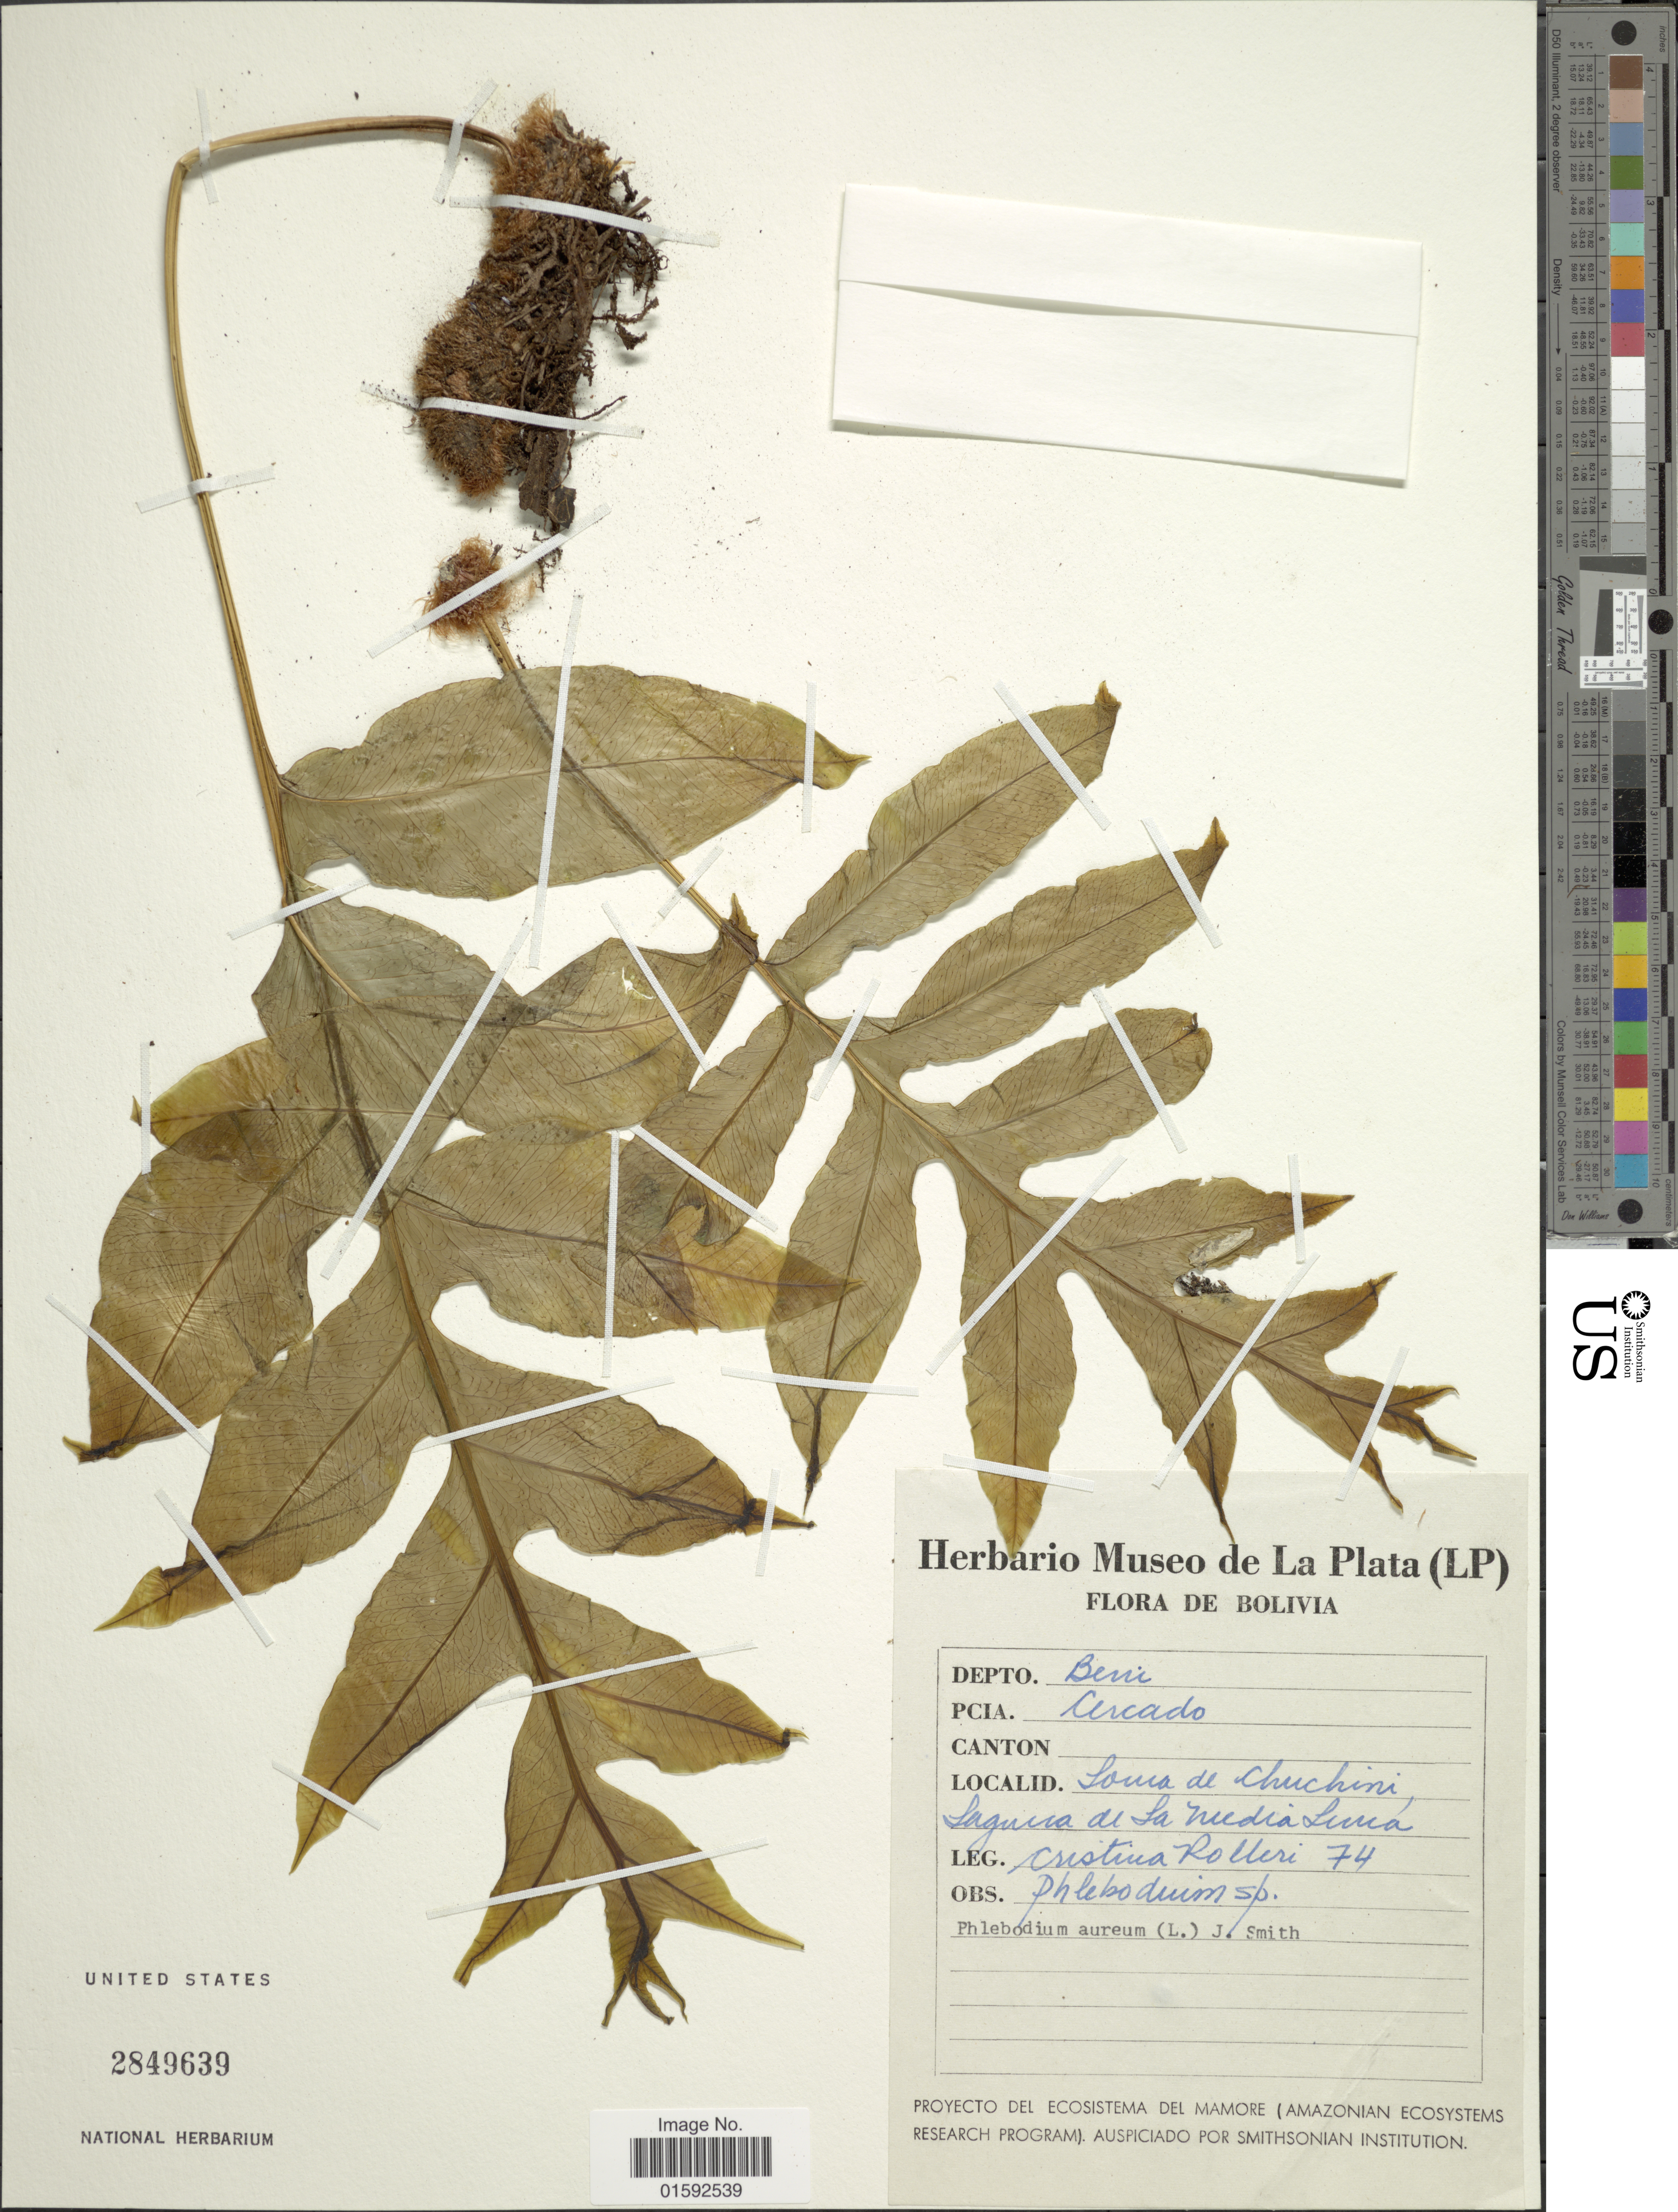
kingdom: Plantae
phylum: Tracheophyta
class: Polypodiopsida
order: Polypodiales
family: Polypodiaceae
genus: Phlebodium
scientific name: Phlebodium decumanum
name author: (Willd.) J. Sm.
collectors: C. Rolleri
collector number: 74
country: Bolivia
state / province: Beni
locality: Depto. Beni, Cercado, Loua de Chuchini, laguna de la Media Luna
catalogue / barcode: US 2849639